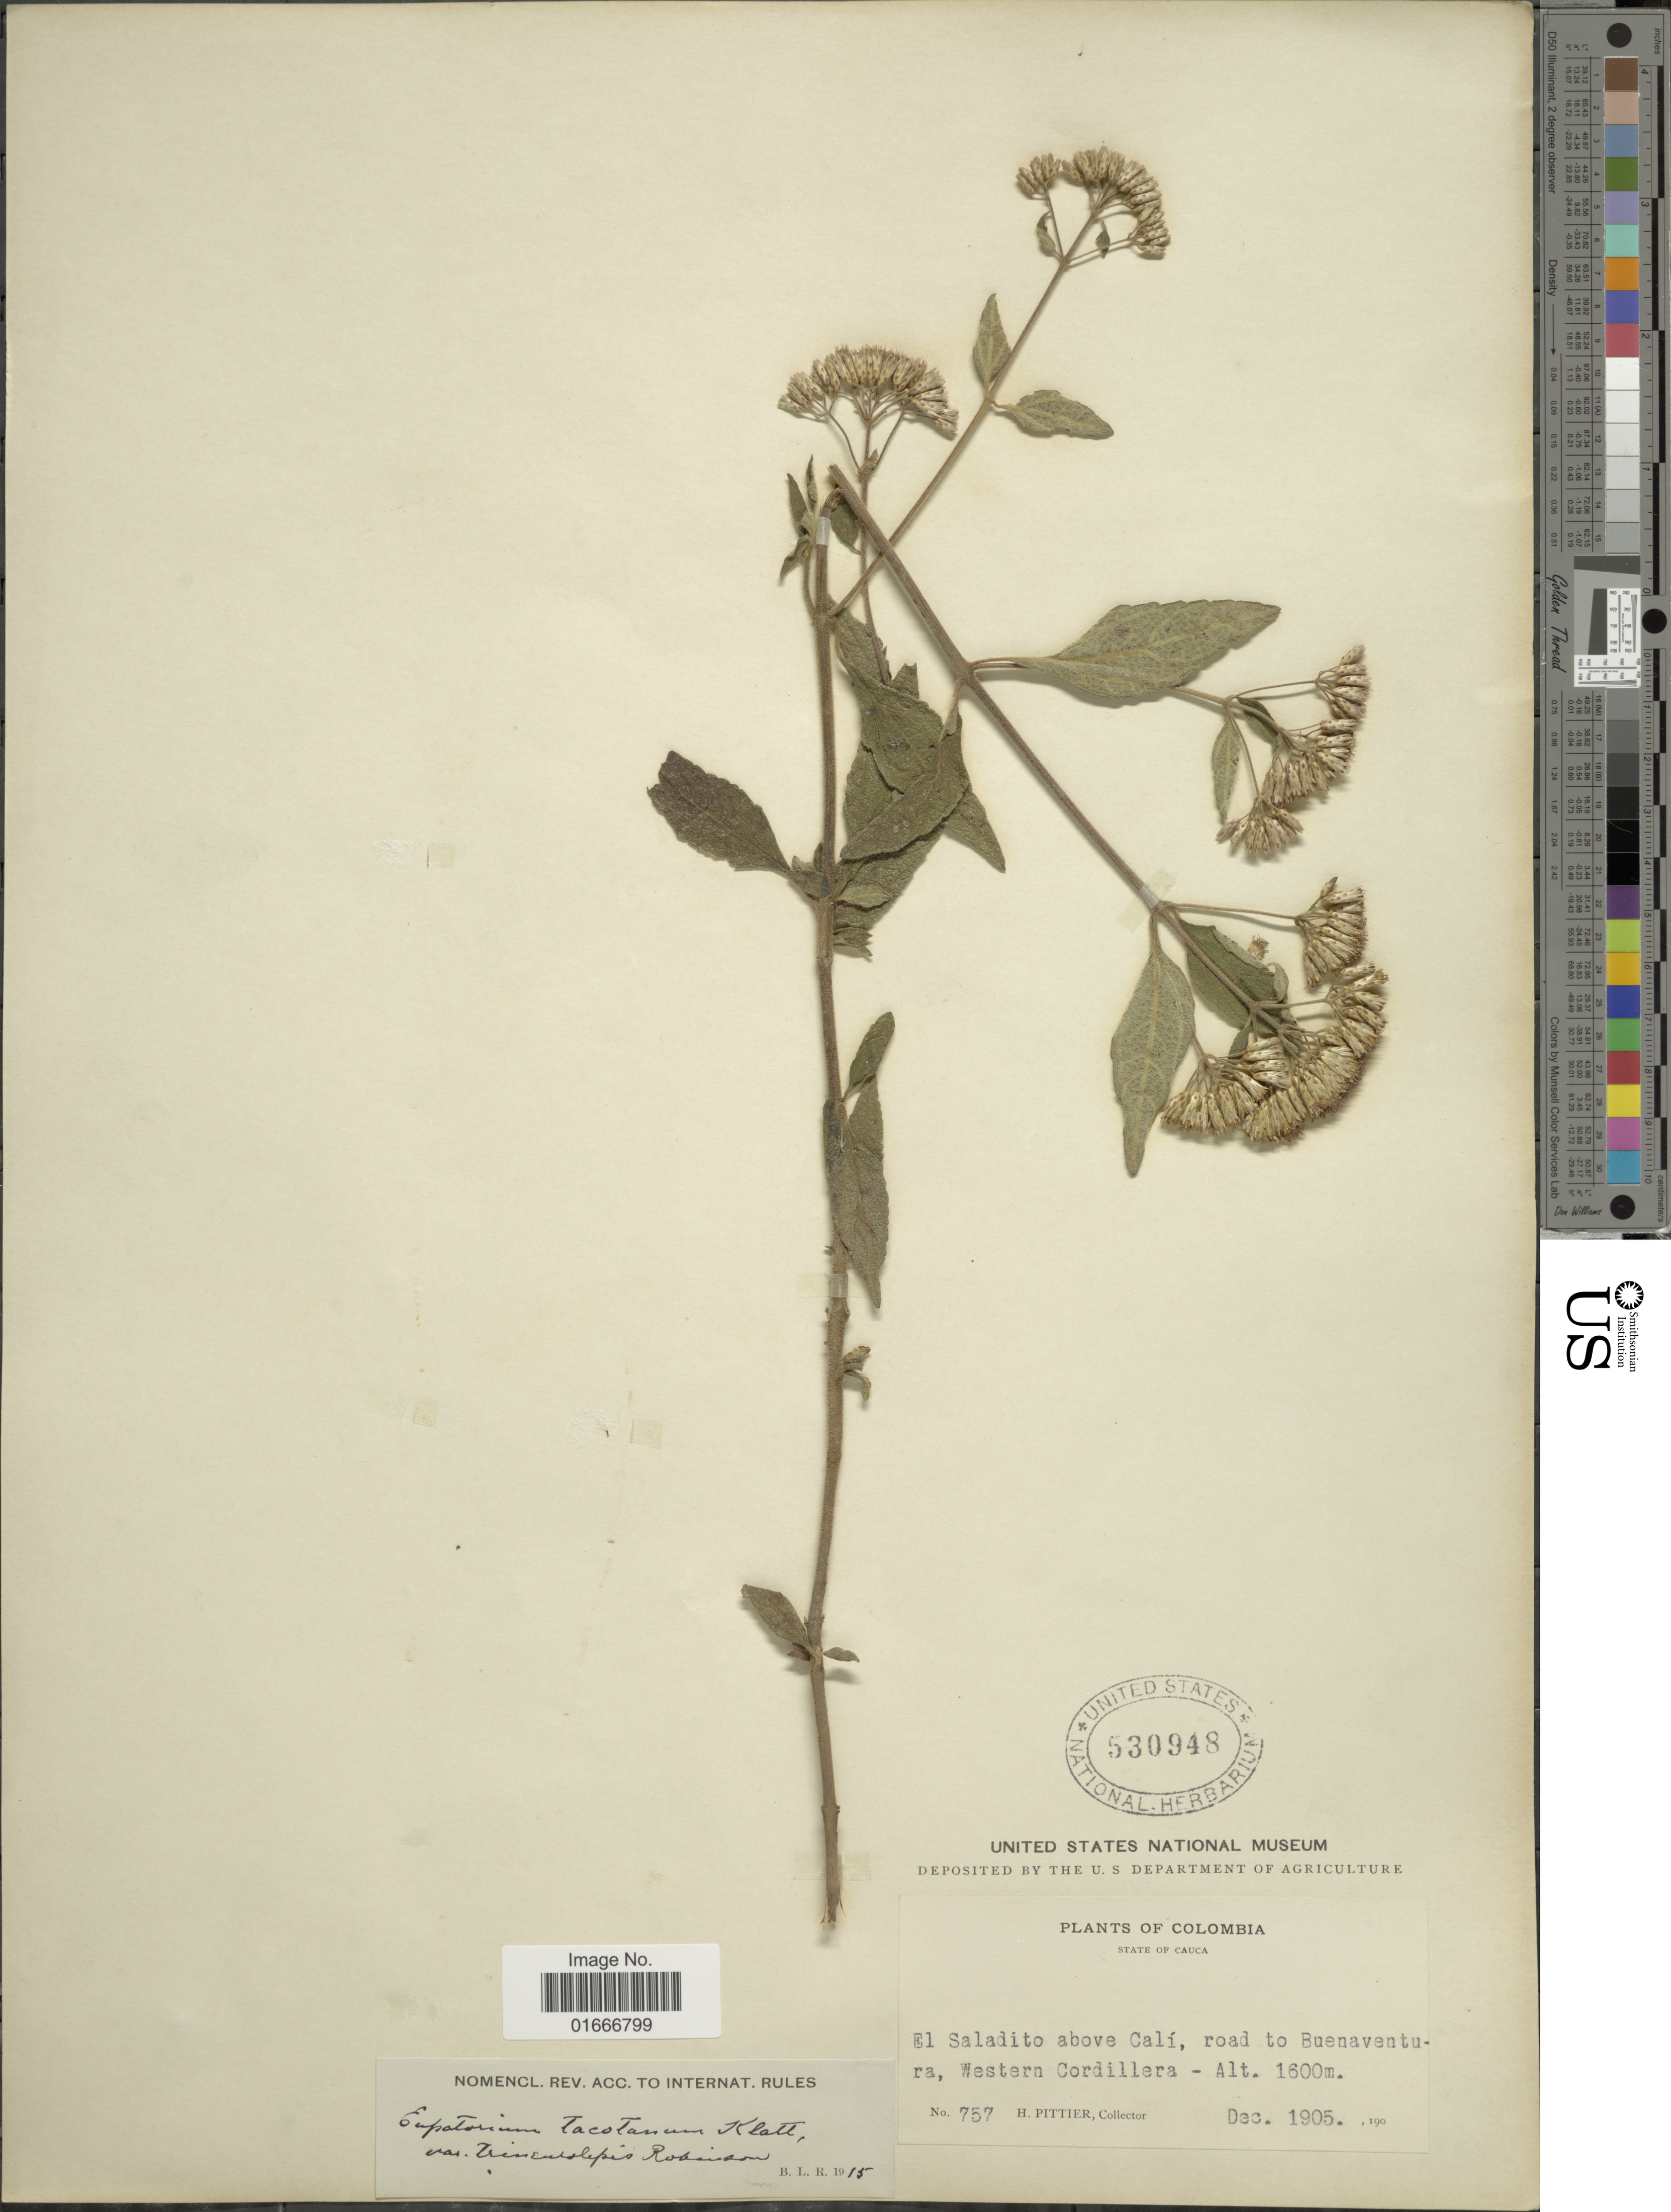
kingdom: Plantae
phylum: Tracheophyta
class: Magnoliopsida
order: Asterales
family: Asteraceae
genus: Chromolaena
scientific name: Chromolaena tacotana var. trineurolepis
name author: H. Rob.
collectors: H. F. Pittier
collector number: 757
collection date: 1905-12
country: Colombia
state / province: Cauca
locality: Colombia. State of Cauca. El Saladito above Cali, road to Buenancentura, Western Cordillera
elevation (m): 1600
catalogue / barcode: US 530948